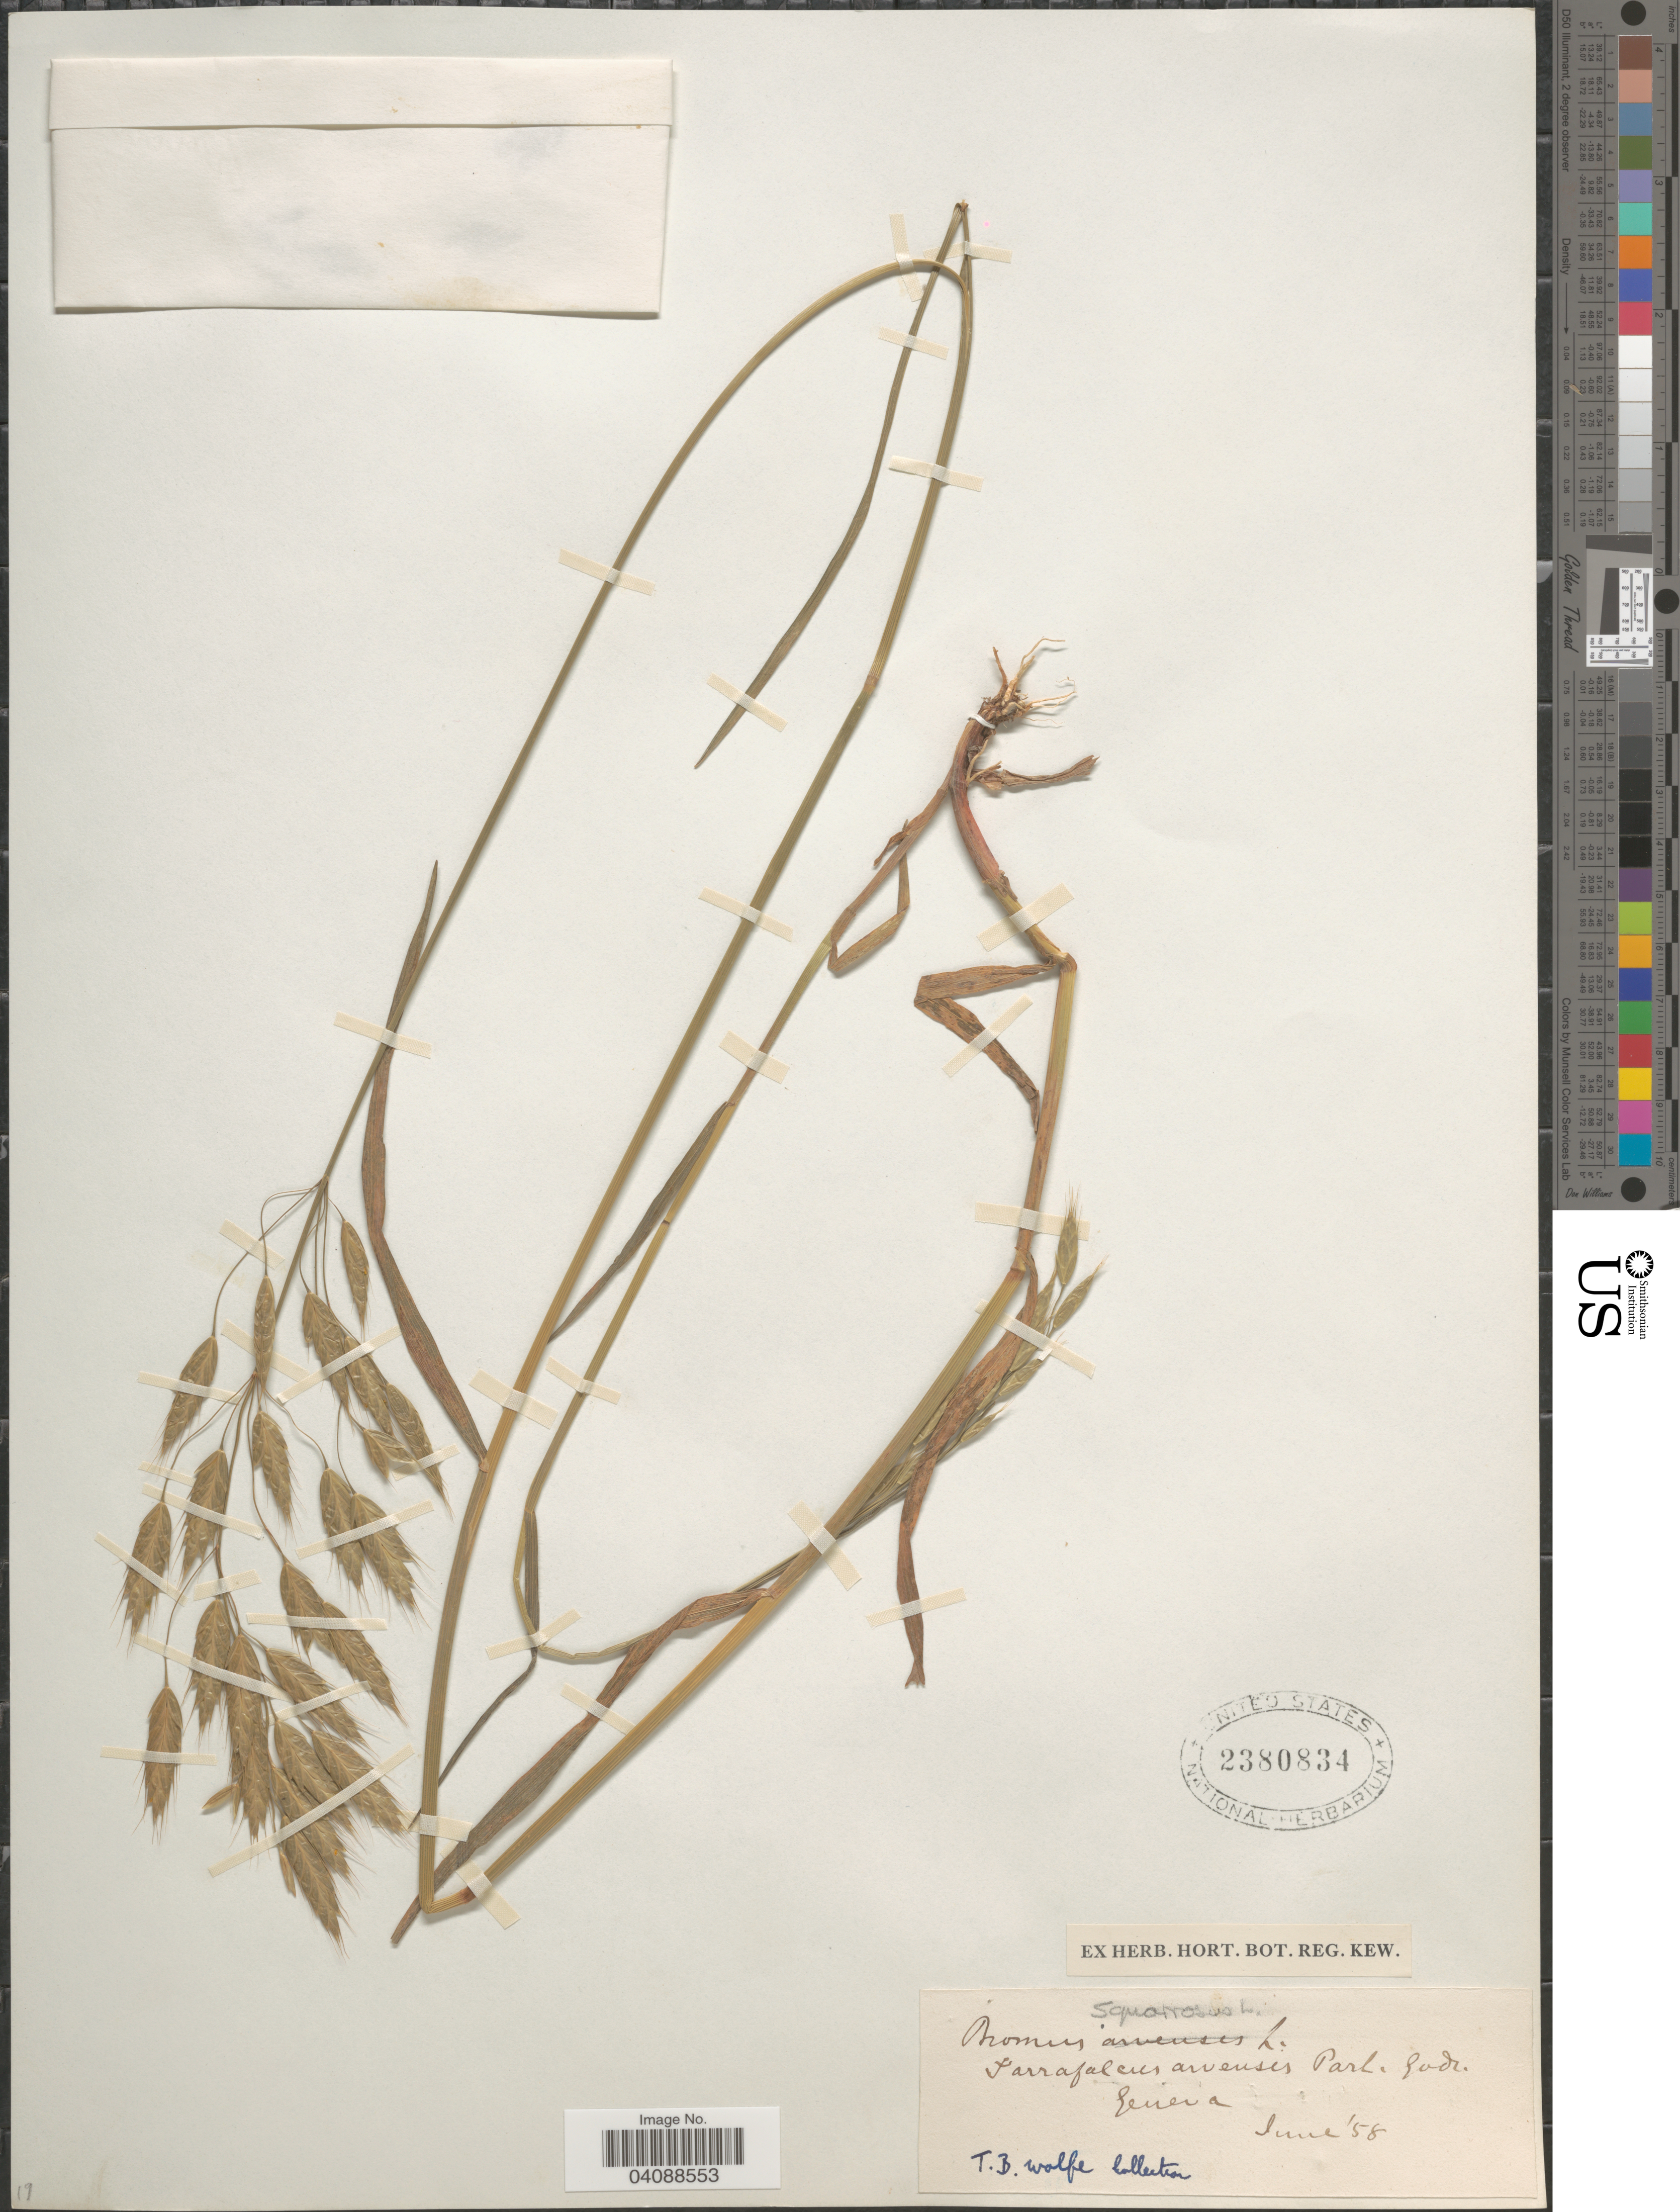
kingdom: Plantae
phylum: Tracheophyta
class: Liliopsida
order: Poales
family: Poaceae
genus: Bromus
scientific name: Bromus squarrosus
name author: L.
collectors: T. Wolfe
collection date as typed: Transcribed d/m/y: /6/58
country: Switzerland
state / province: Genève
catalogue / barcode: US 2380834